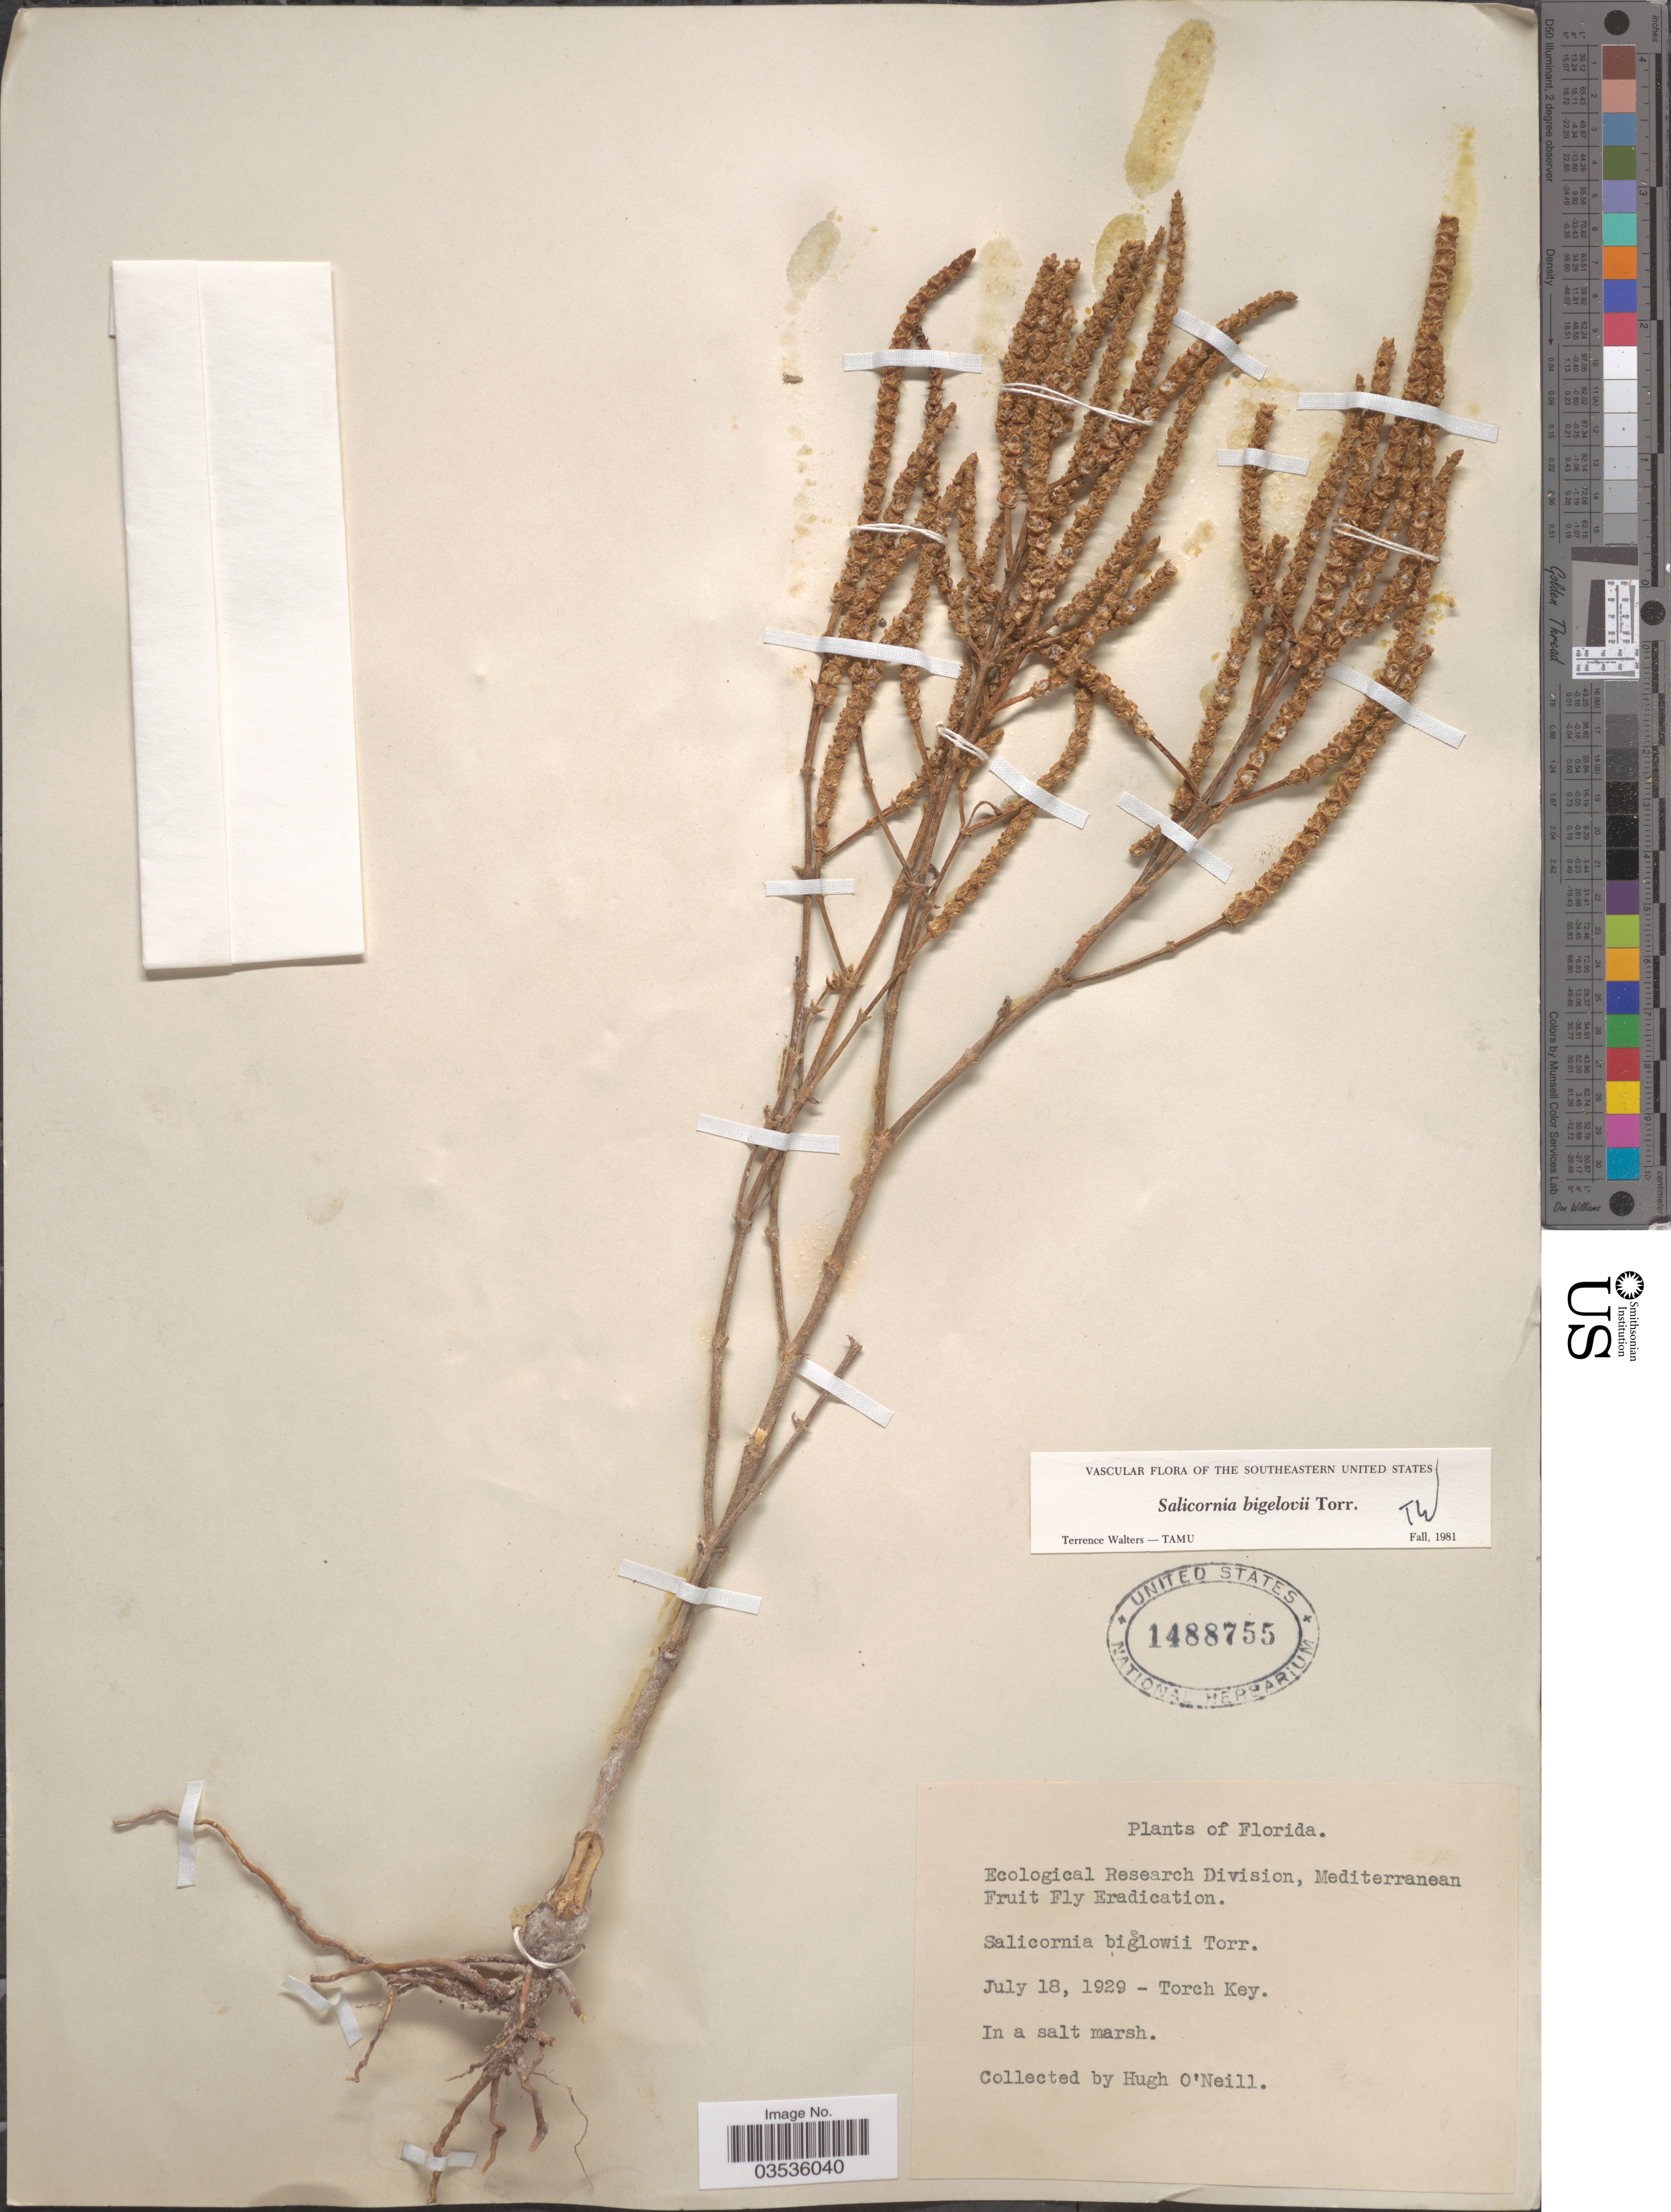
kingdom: Plantae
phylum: Tracheophyta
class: Magnoliopsida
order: Caryophyllales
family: Amaranthaceae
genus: Salicornia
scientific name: Salicornia bigelovii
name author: Torr.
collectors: H. O'Neill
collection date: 1929-07-18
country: United States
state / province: Florida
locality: Torch Key.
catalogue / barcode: US 1488755